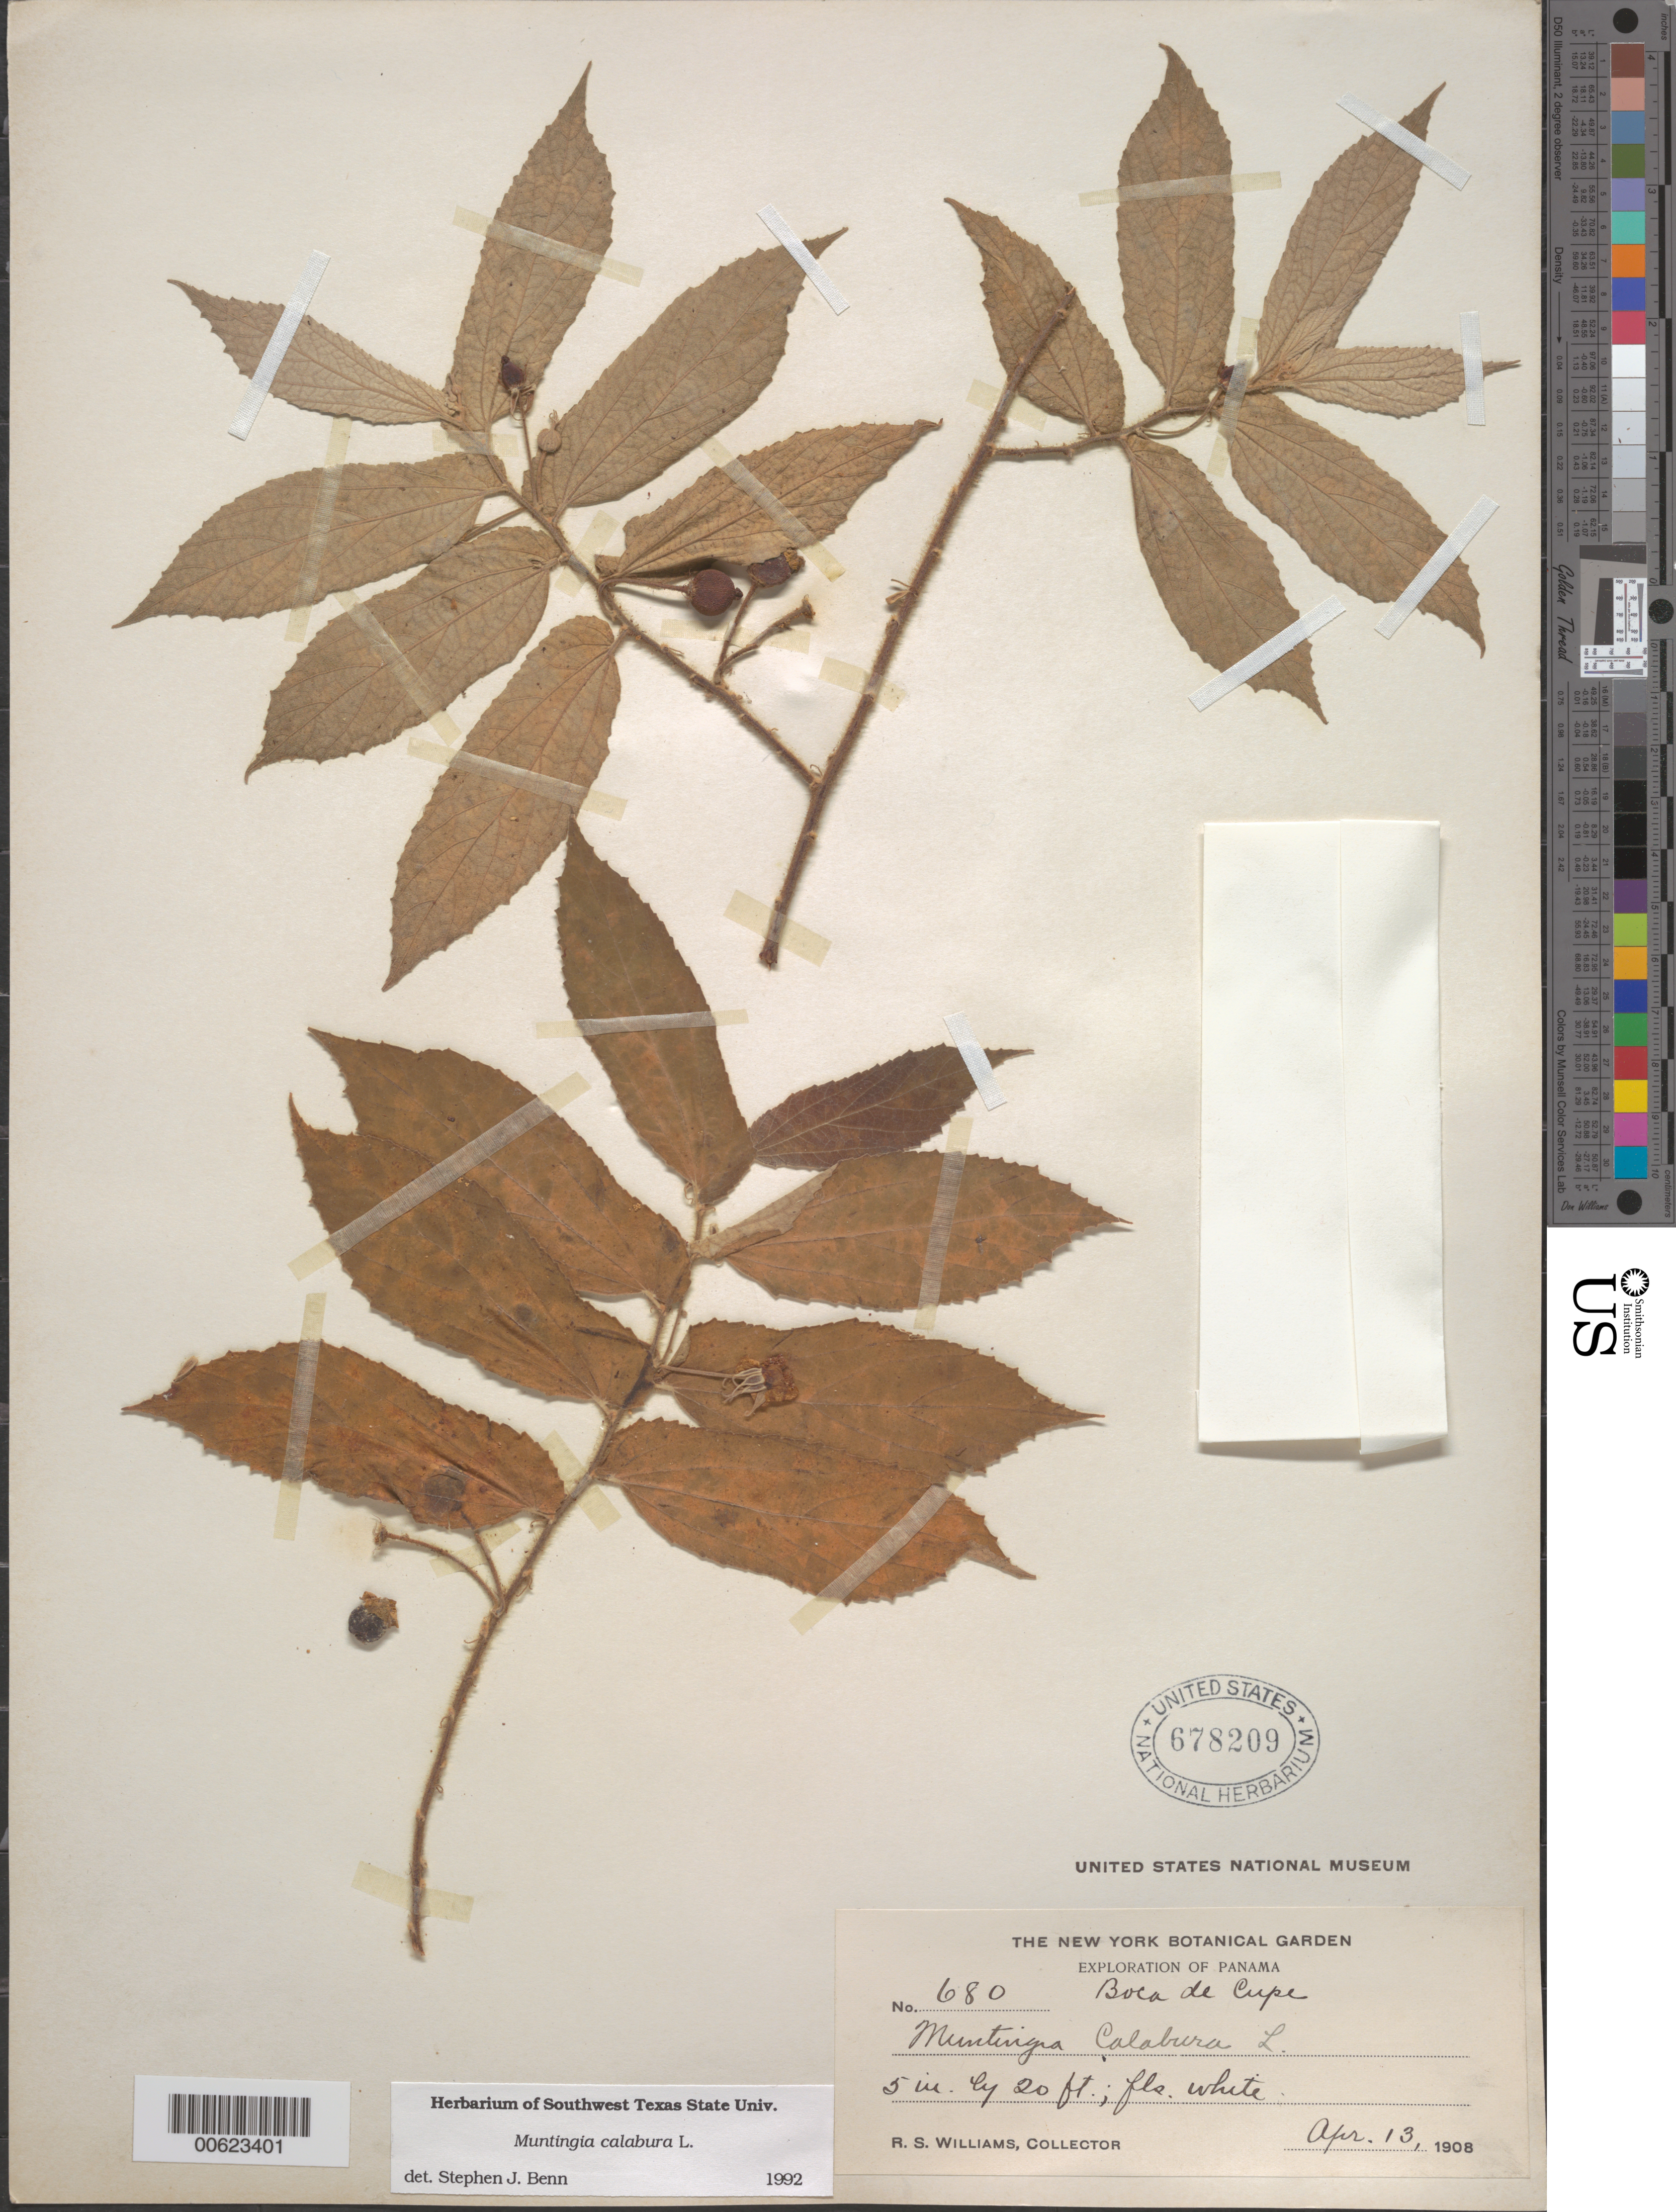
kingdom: Plantae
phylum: Tracheophyta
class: Magnoliopsida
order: Malvales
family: Muntingiaceae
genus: Muntingia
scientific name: Muntingia calabura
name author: L.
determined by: Benn, S. J.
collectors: R. S. Williams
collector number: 680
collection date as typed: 13 Apr 1908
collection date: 1908-04-13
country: Panama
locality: Boca de Cupe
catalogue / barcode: US 678209